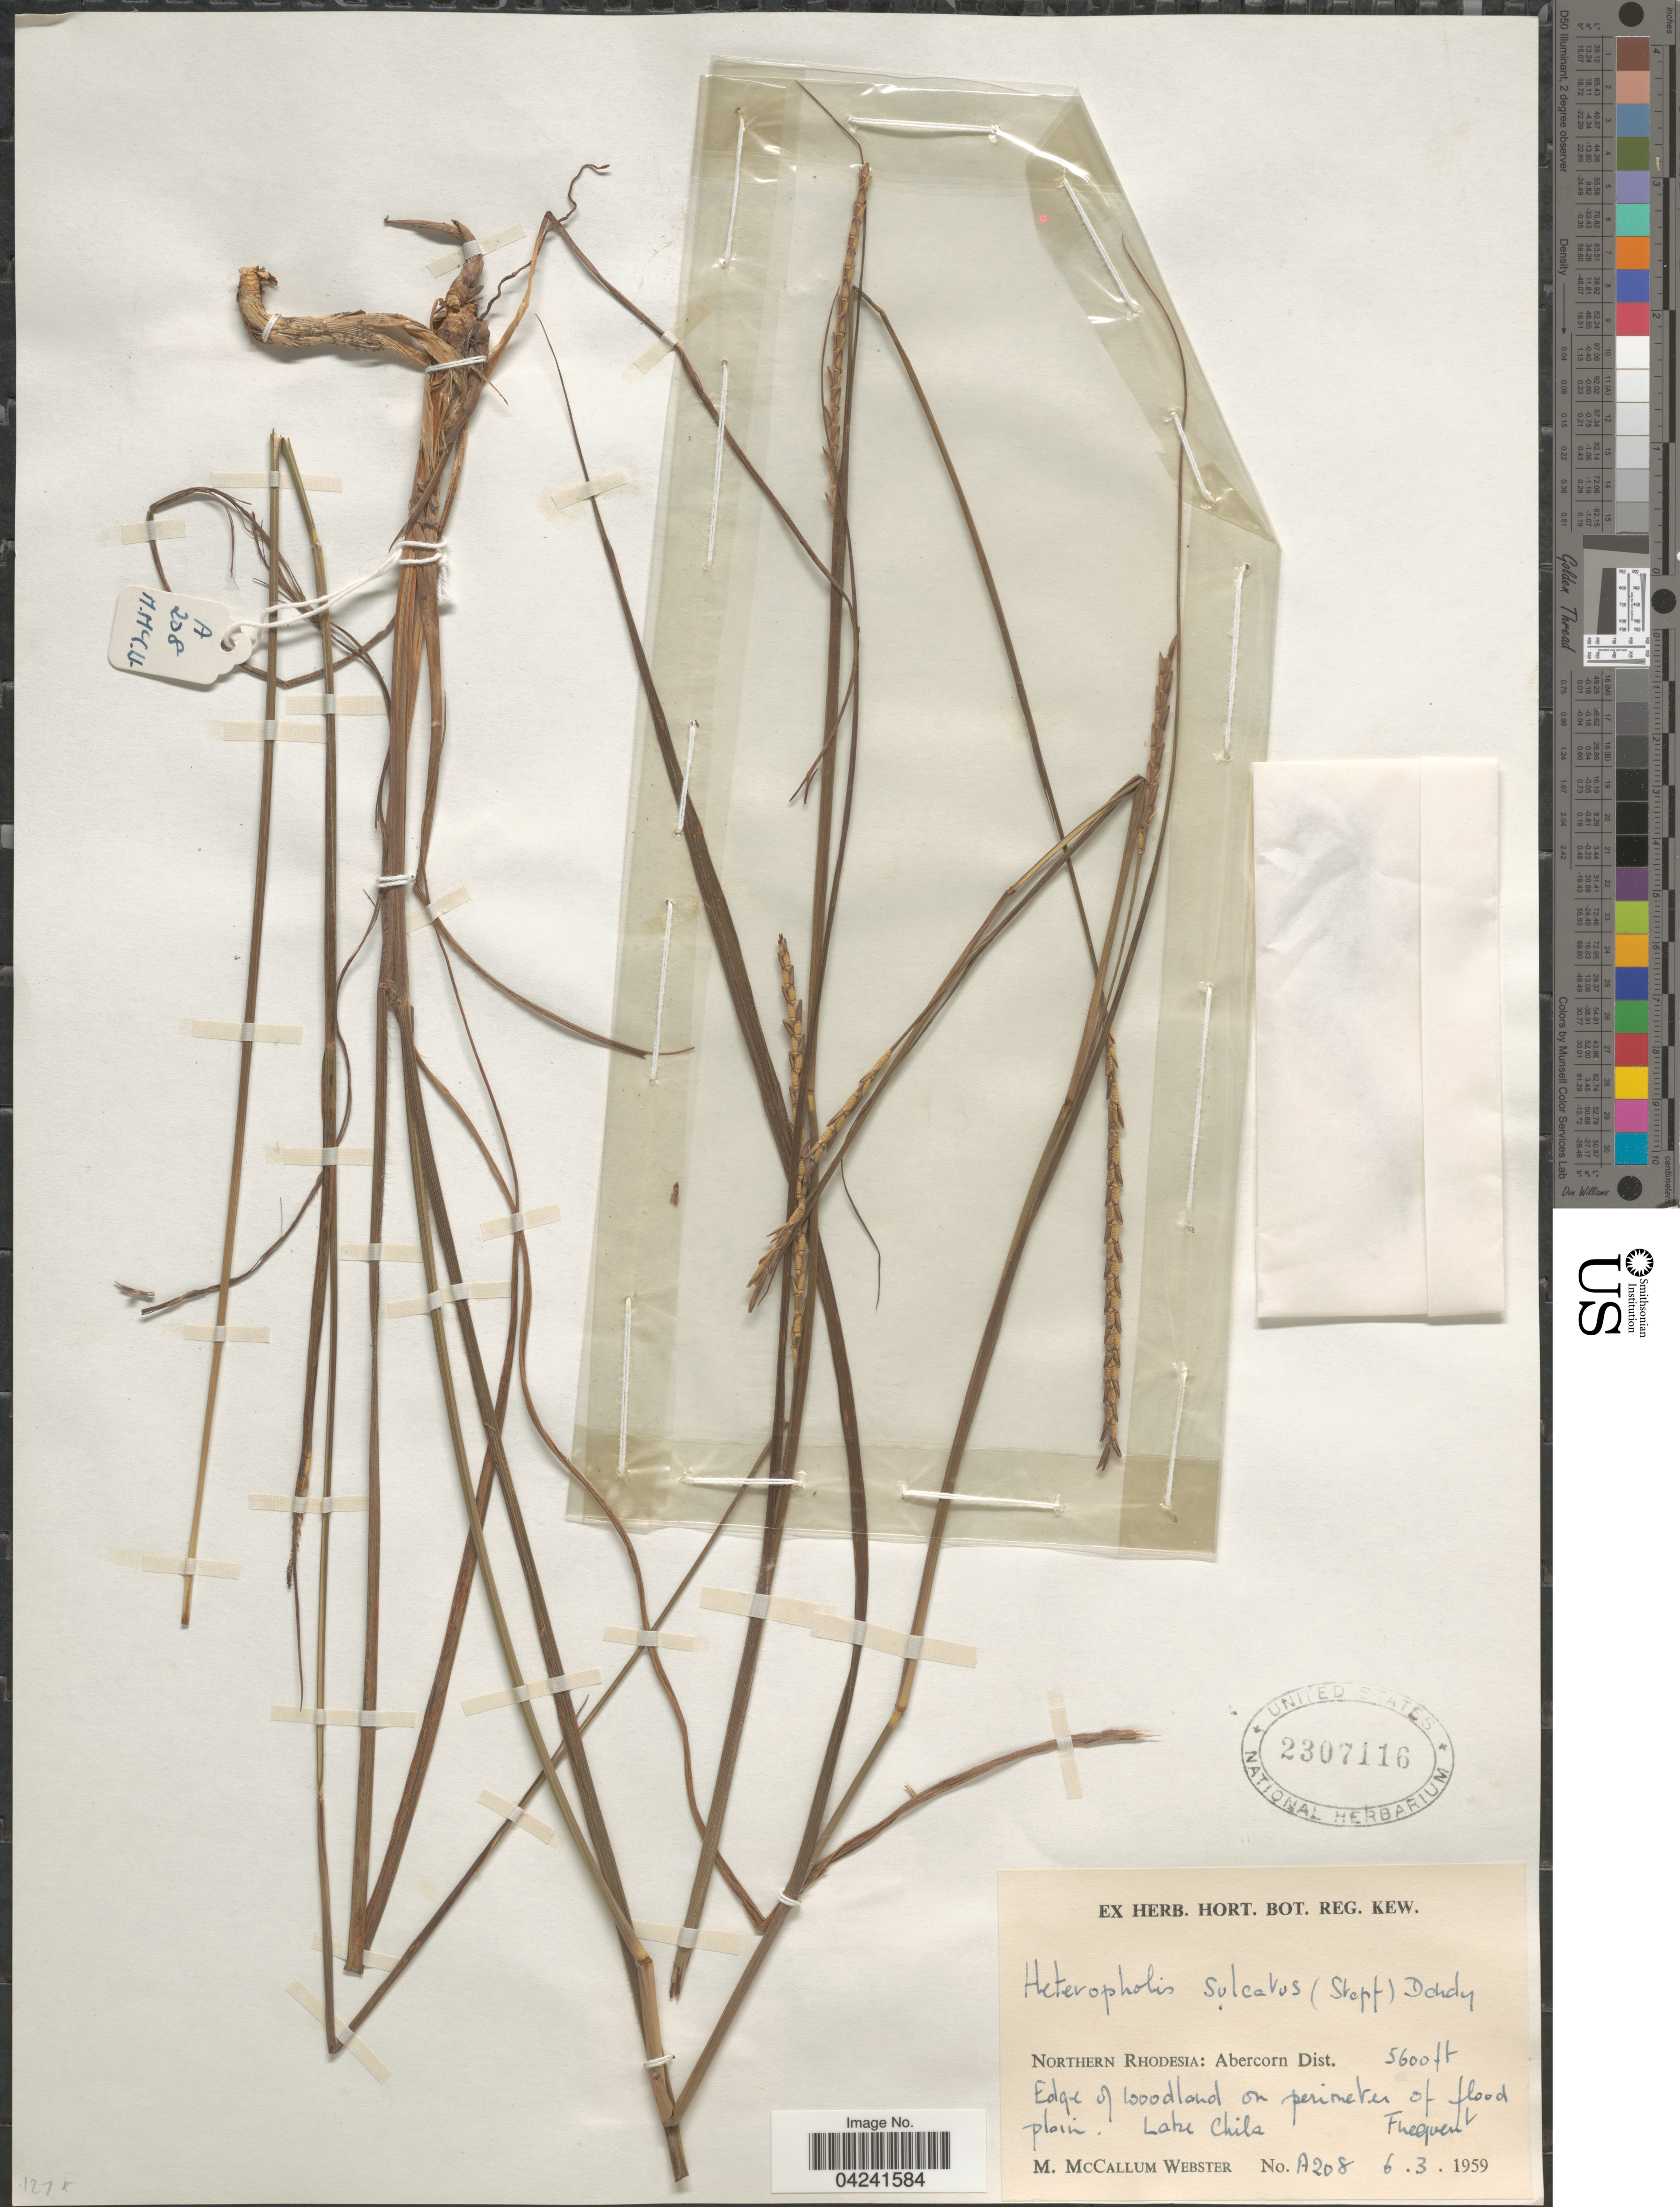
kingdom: Plantae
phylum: Tracheophyta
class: Liliopsida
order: Poales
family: Poaceae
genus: Heteropholis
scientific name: Heteropholis sulcata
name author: (Stapf) C. E. Hubb.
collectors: M. Webster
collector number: A208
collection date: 1959-03-06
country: Zambia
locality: Northern Rhodesia: Abercorn Dist. Edge of woodland on perimeter of floodplain. Lake Chila.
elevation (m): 1707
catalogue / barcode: US 2307116